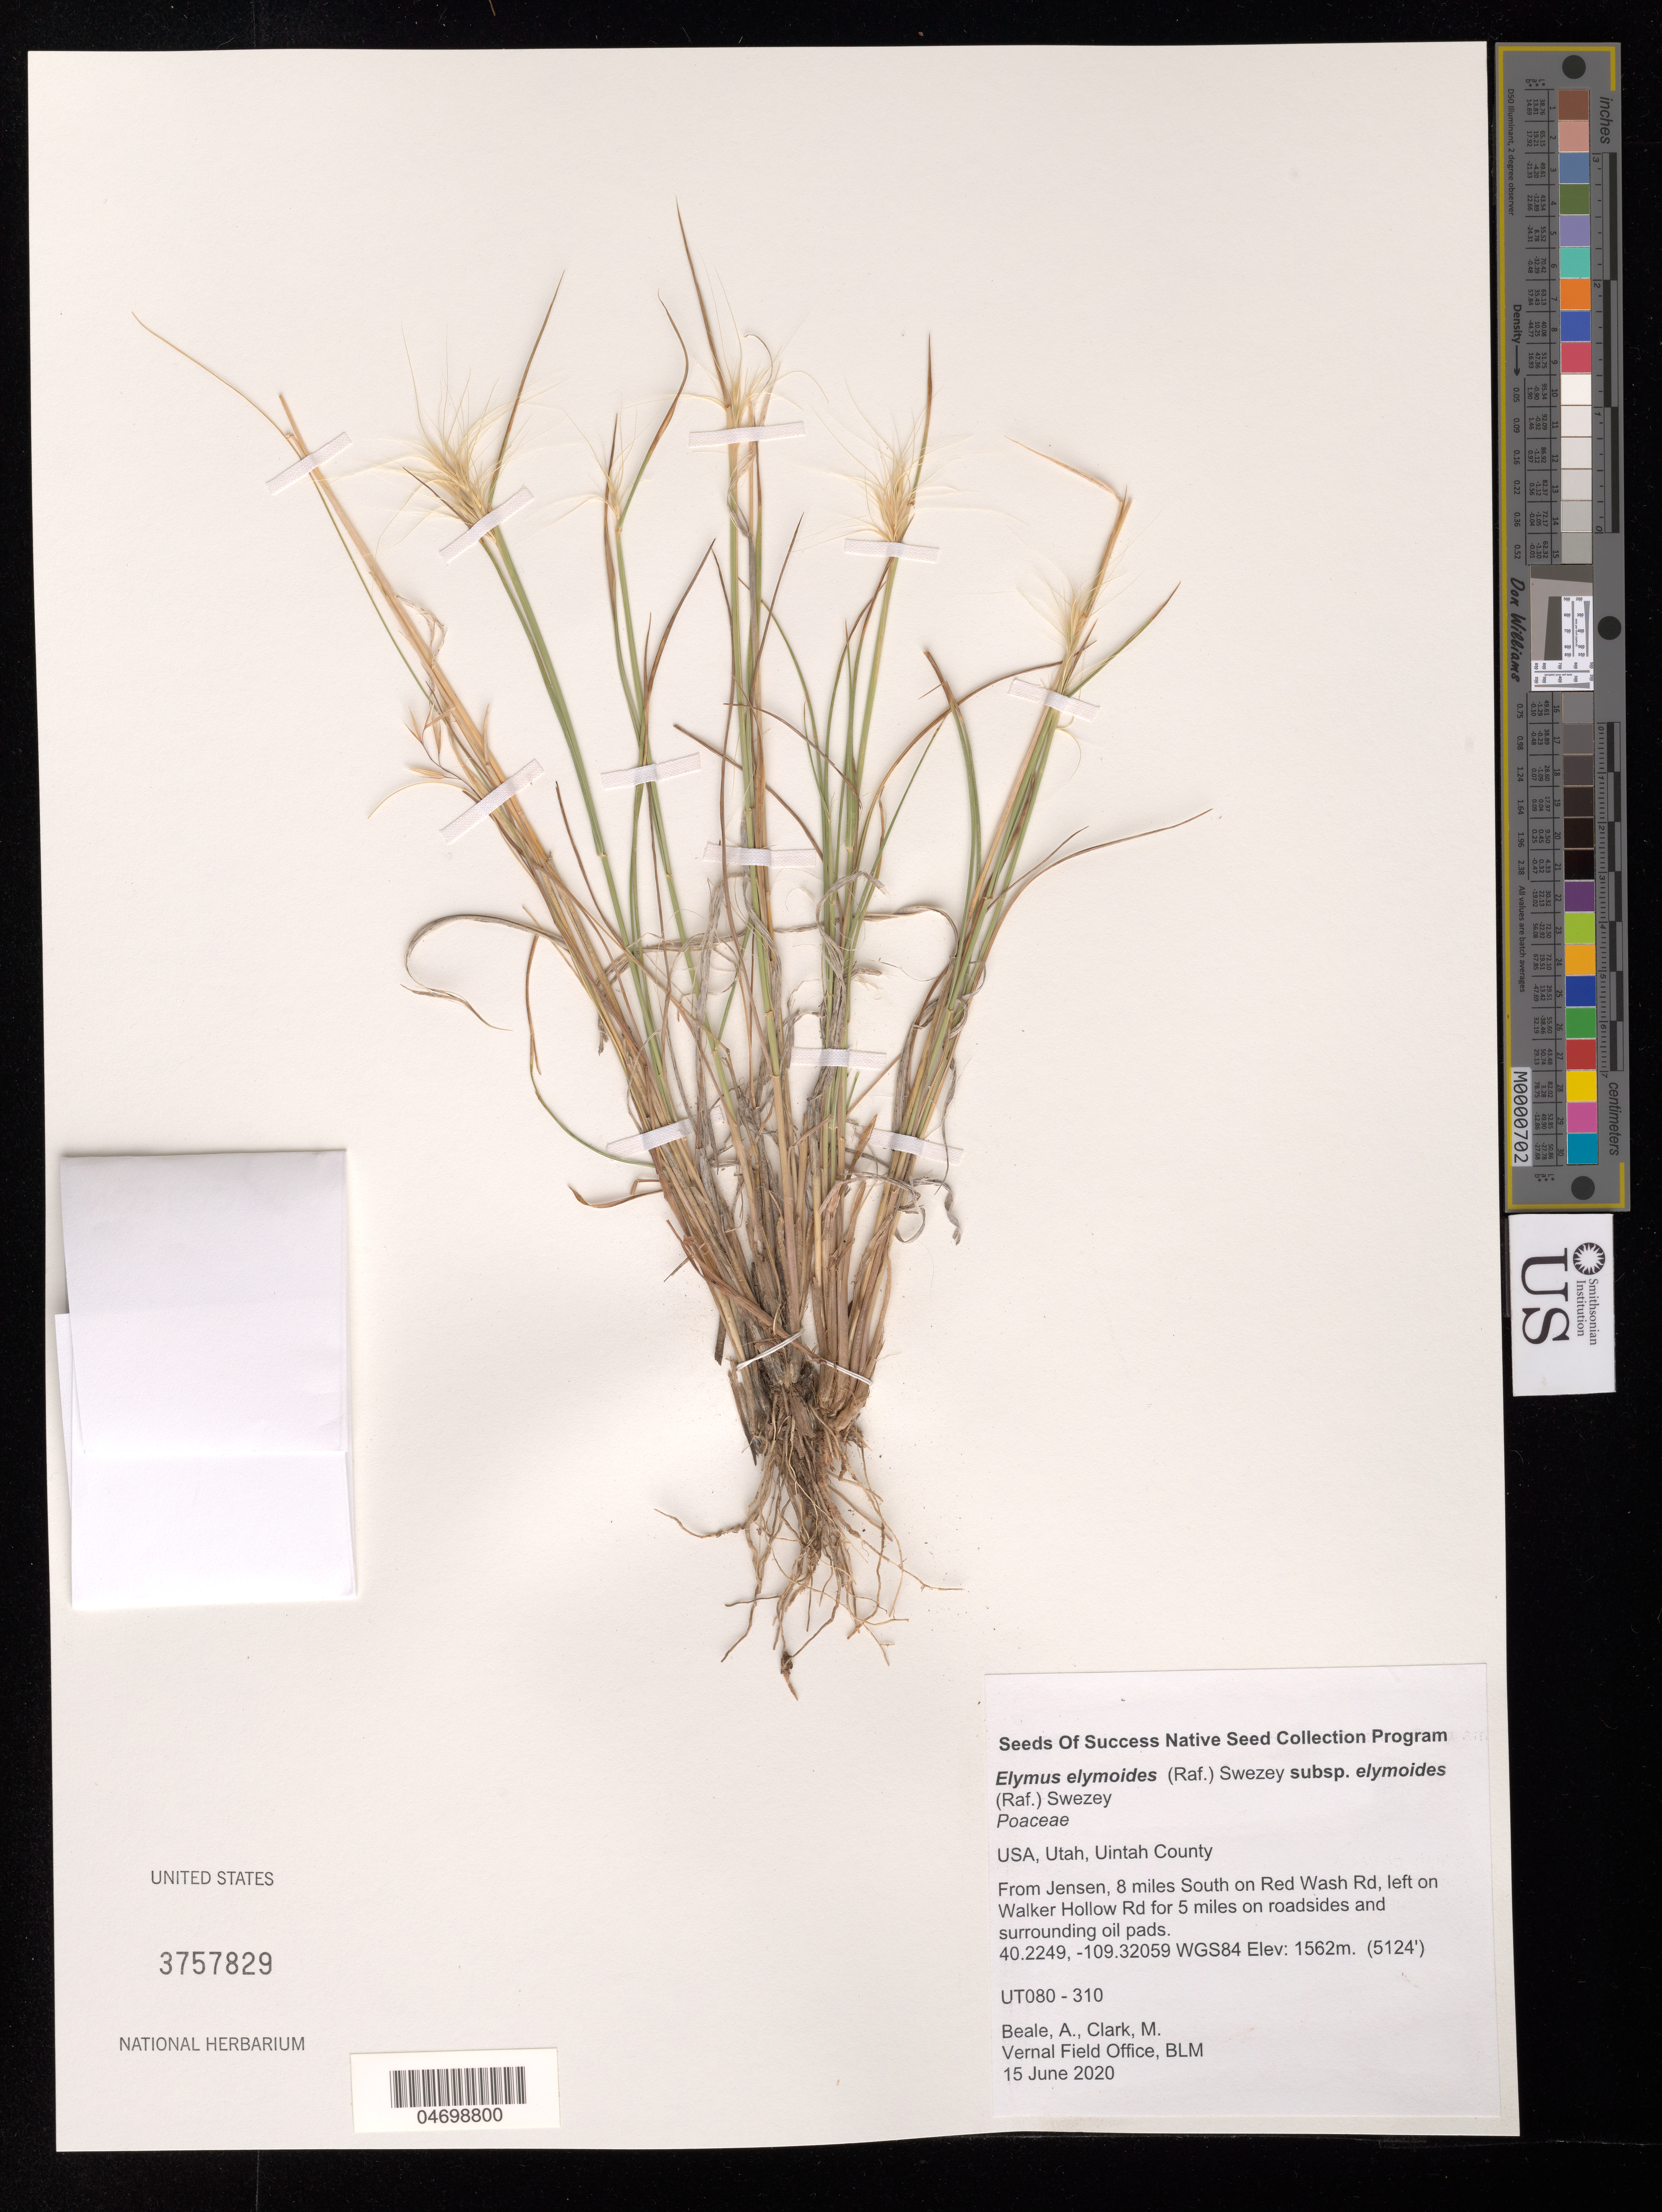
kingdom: Plantae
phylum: Tracheophyta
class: Liliopsida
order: Poales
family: Poaceae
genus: Elymus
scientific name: Elymus elymoides subsp. elymoides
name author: (Raf.) Swezey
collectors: A. Beale & M. Clark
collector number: UT080-310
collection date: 2020-06-15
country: United States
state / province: Utah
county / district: Uintah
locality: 5 mi. on Walker Hollow Rd.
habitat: Roadsides and surrounding oil pads.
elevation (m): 1562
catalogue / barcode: US 3757829